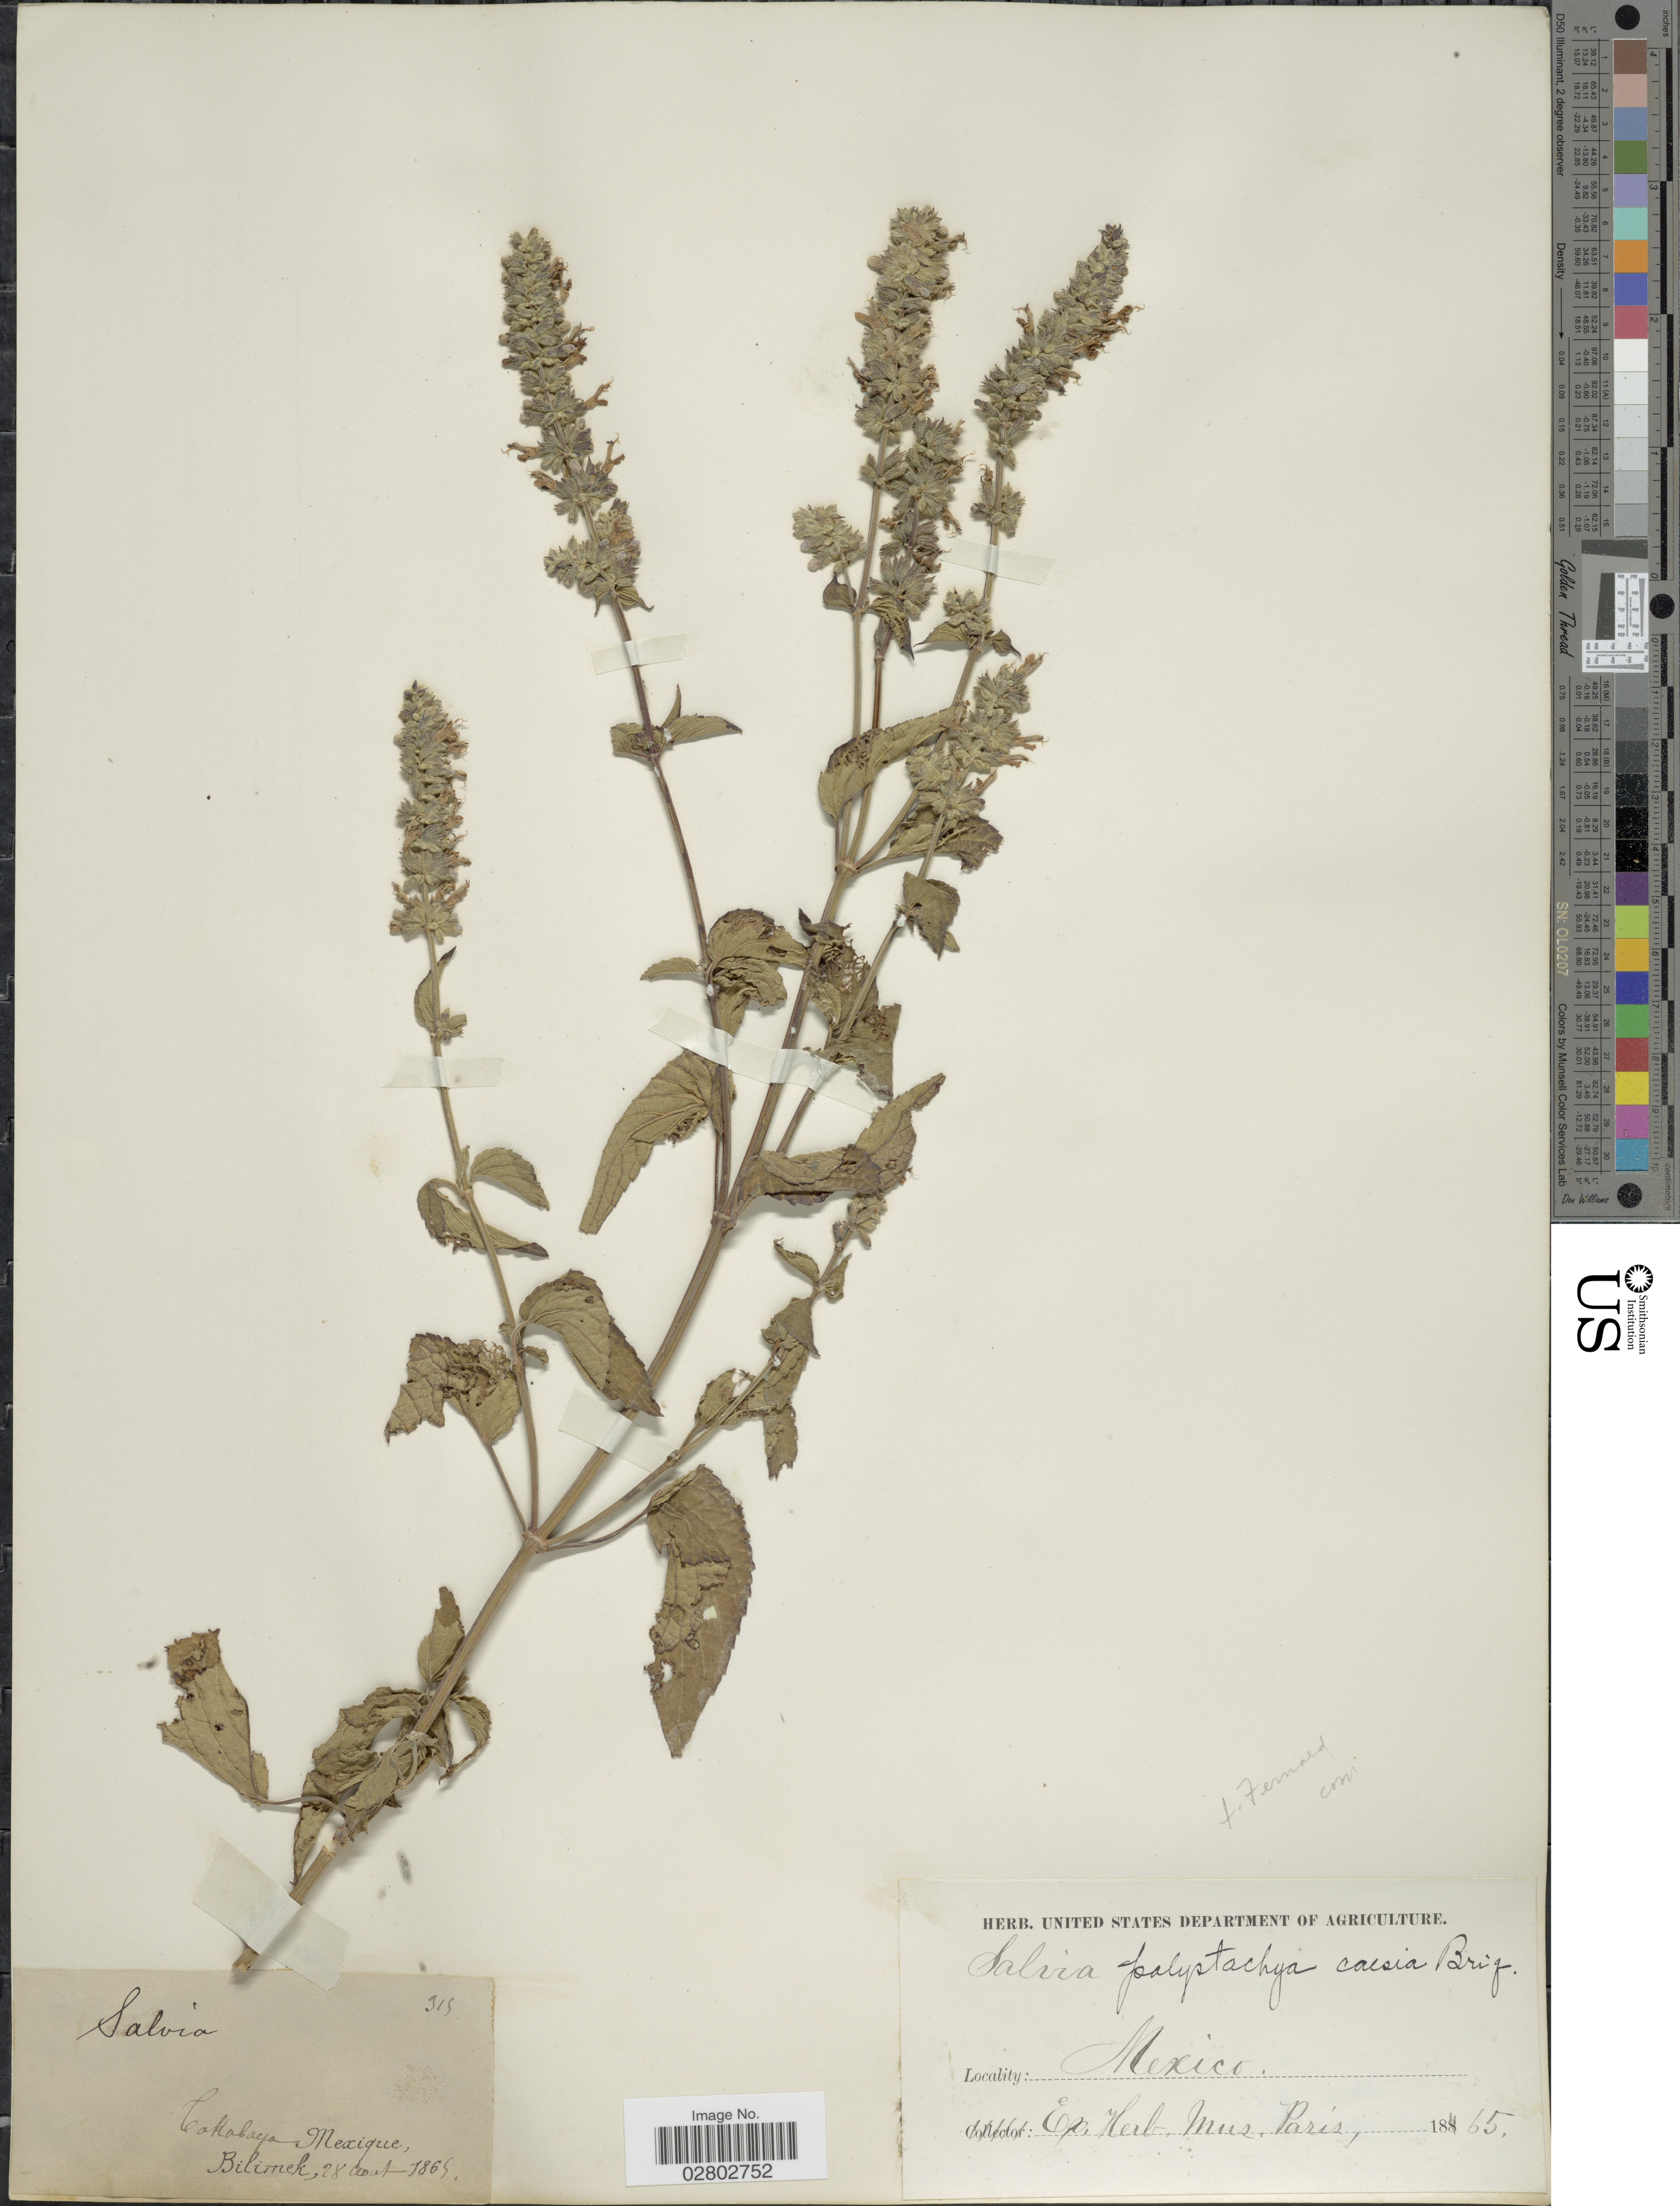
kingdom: Plantae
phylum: Tracheophyta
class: Magnoliopsida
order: Lamiales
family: Lamiaceae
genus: Salvia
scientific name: Salvia polystachya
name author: Cav.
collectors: -. Bilimek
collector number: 315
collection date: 1865-08-28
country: Mexico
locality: Takobaya, Mexique.